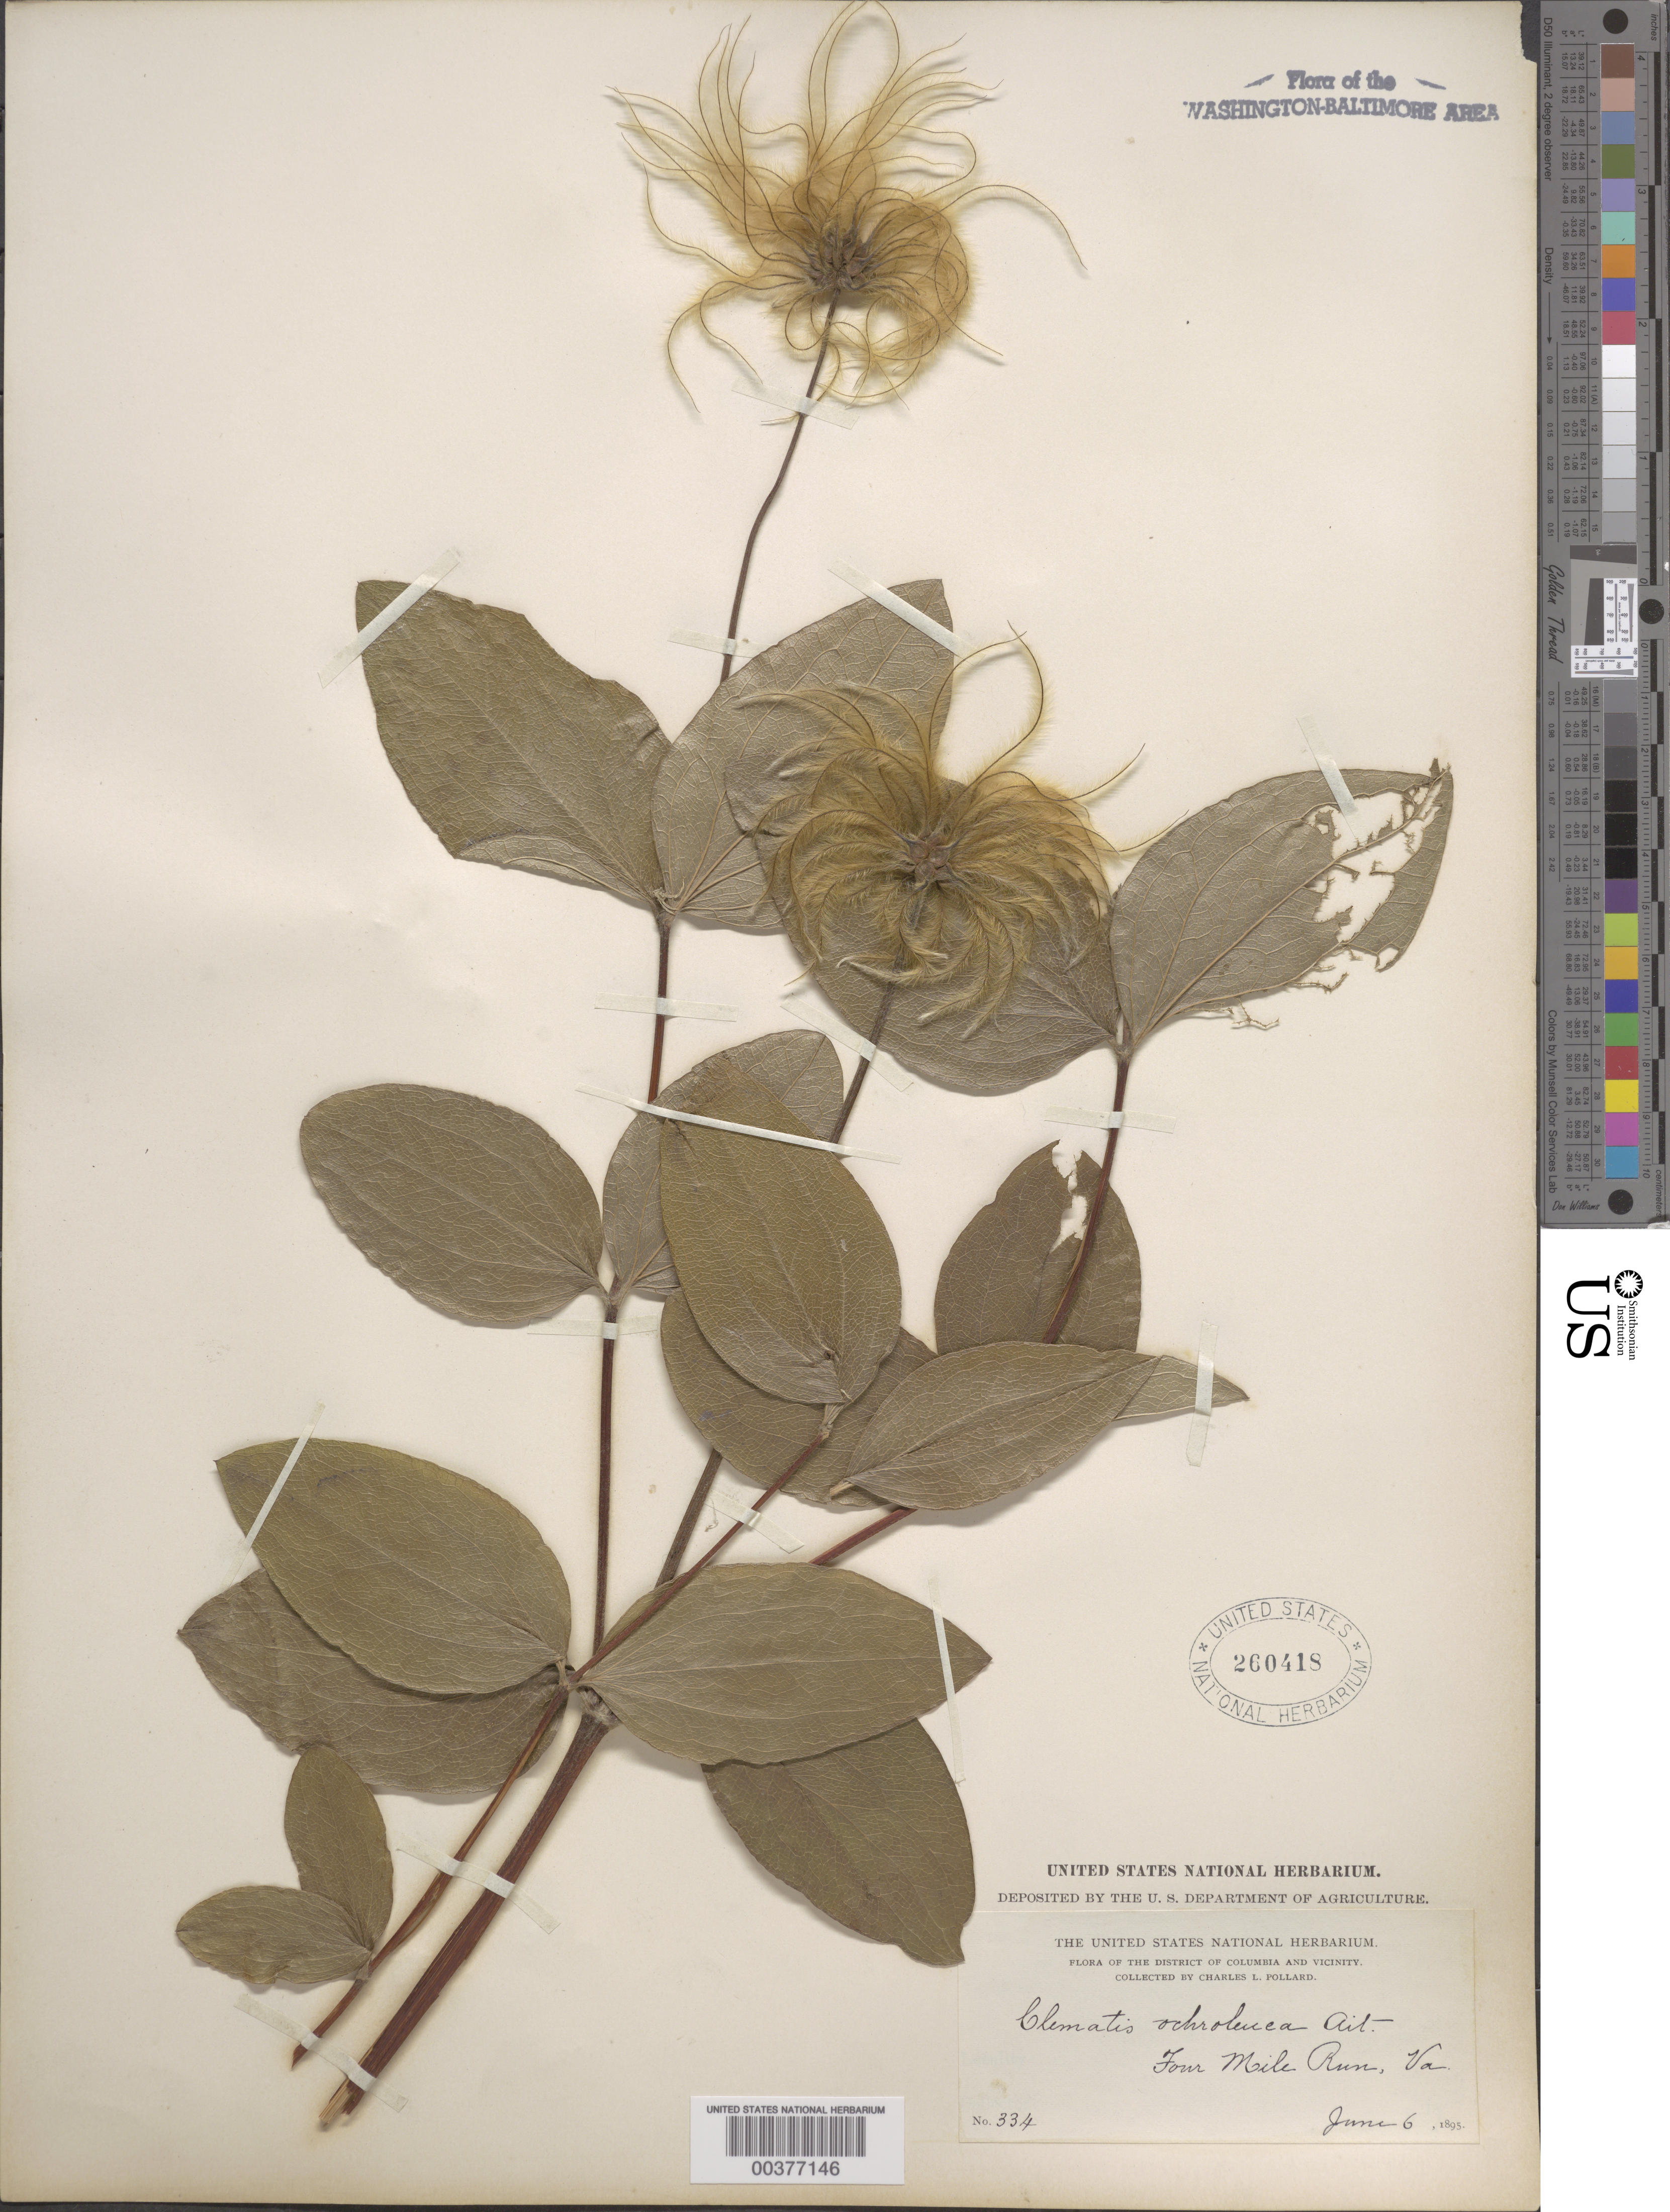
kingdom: Plantae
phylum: Tracheophyta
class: Magnoliopsida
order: Ranunculales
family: Ranunculaceae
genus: Clematis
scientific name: Clematis ochroleuca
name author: Aiton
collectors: C. L. Pollard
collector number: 334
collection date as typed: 06 Jun 1895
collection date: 1895-06-06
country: United States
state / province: Virginia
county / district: Arlington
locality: Four Mile Run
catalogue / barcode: US 260418